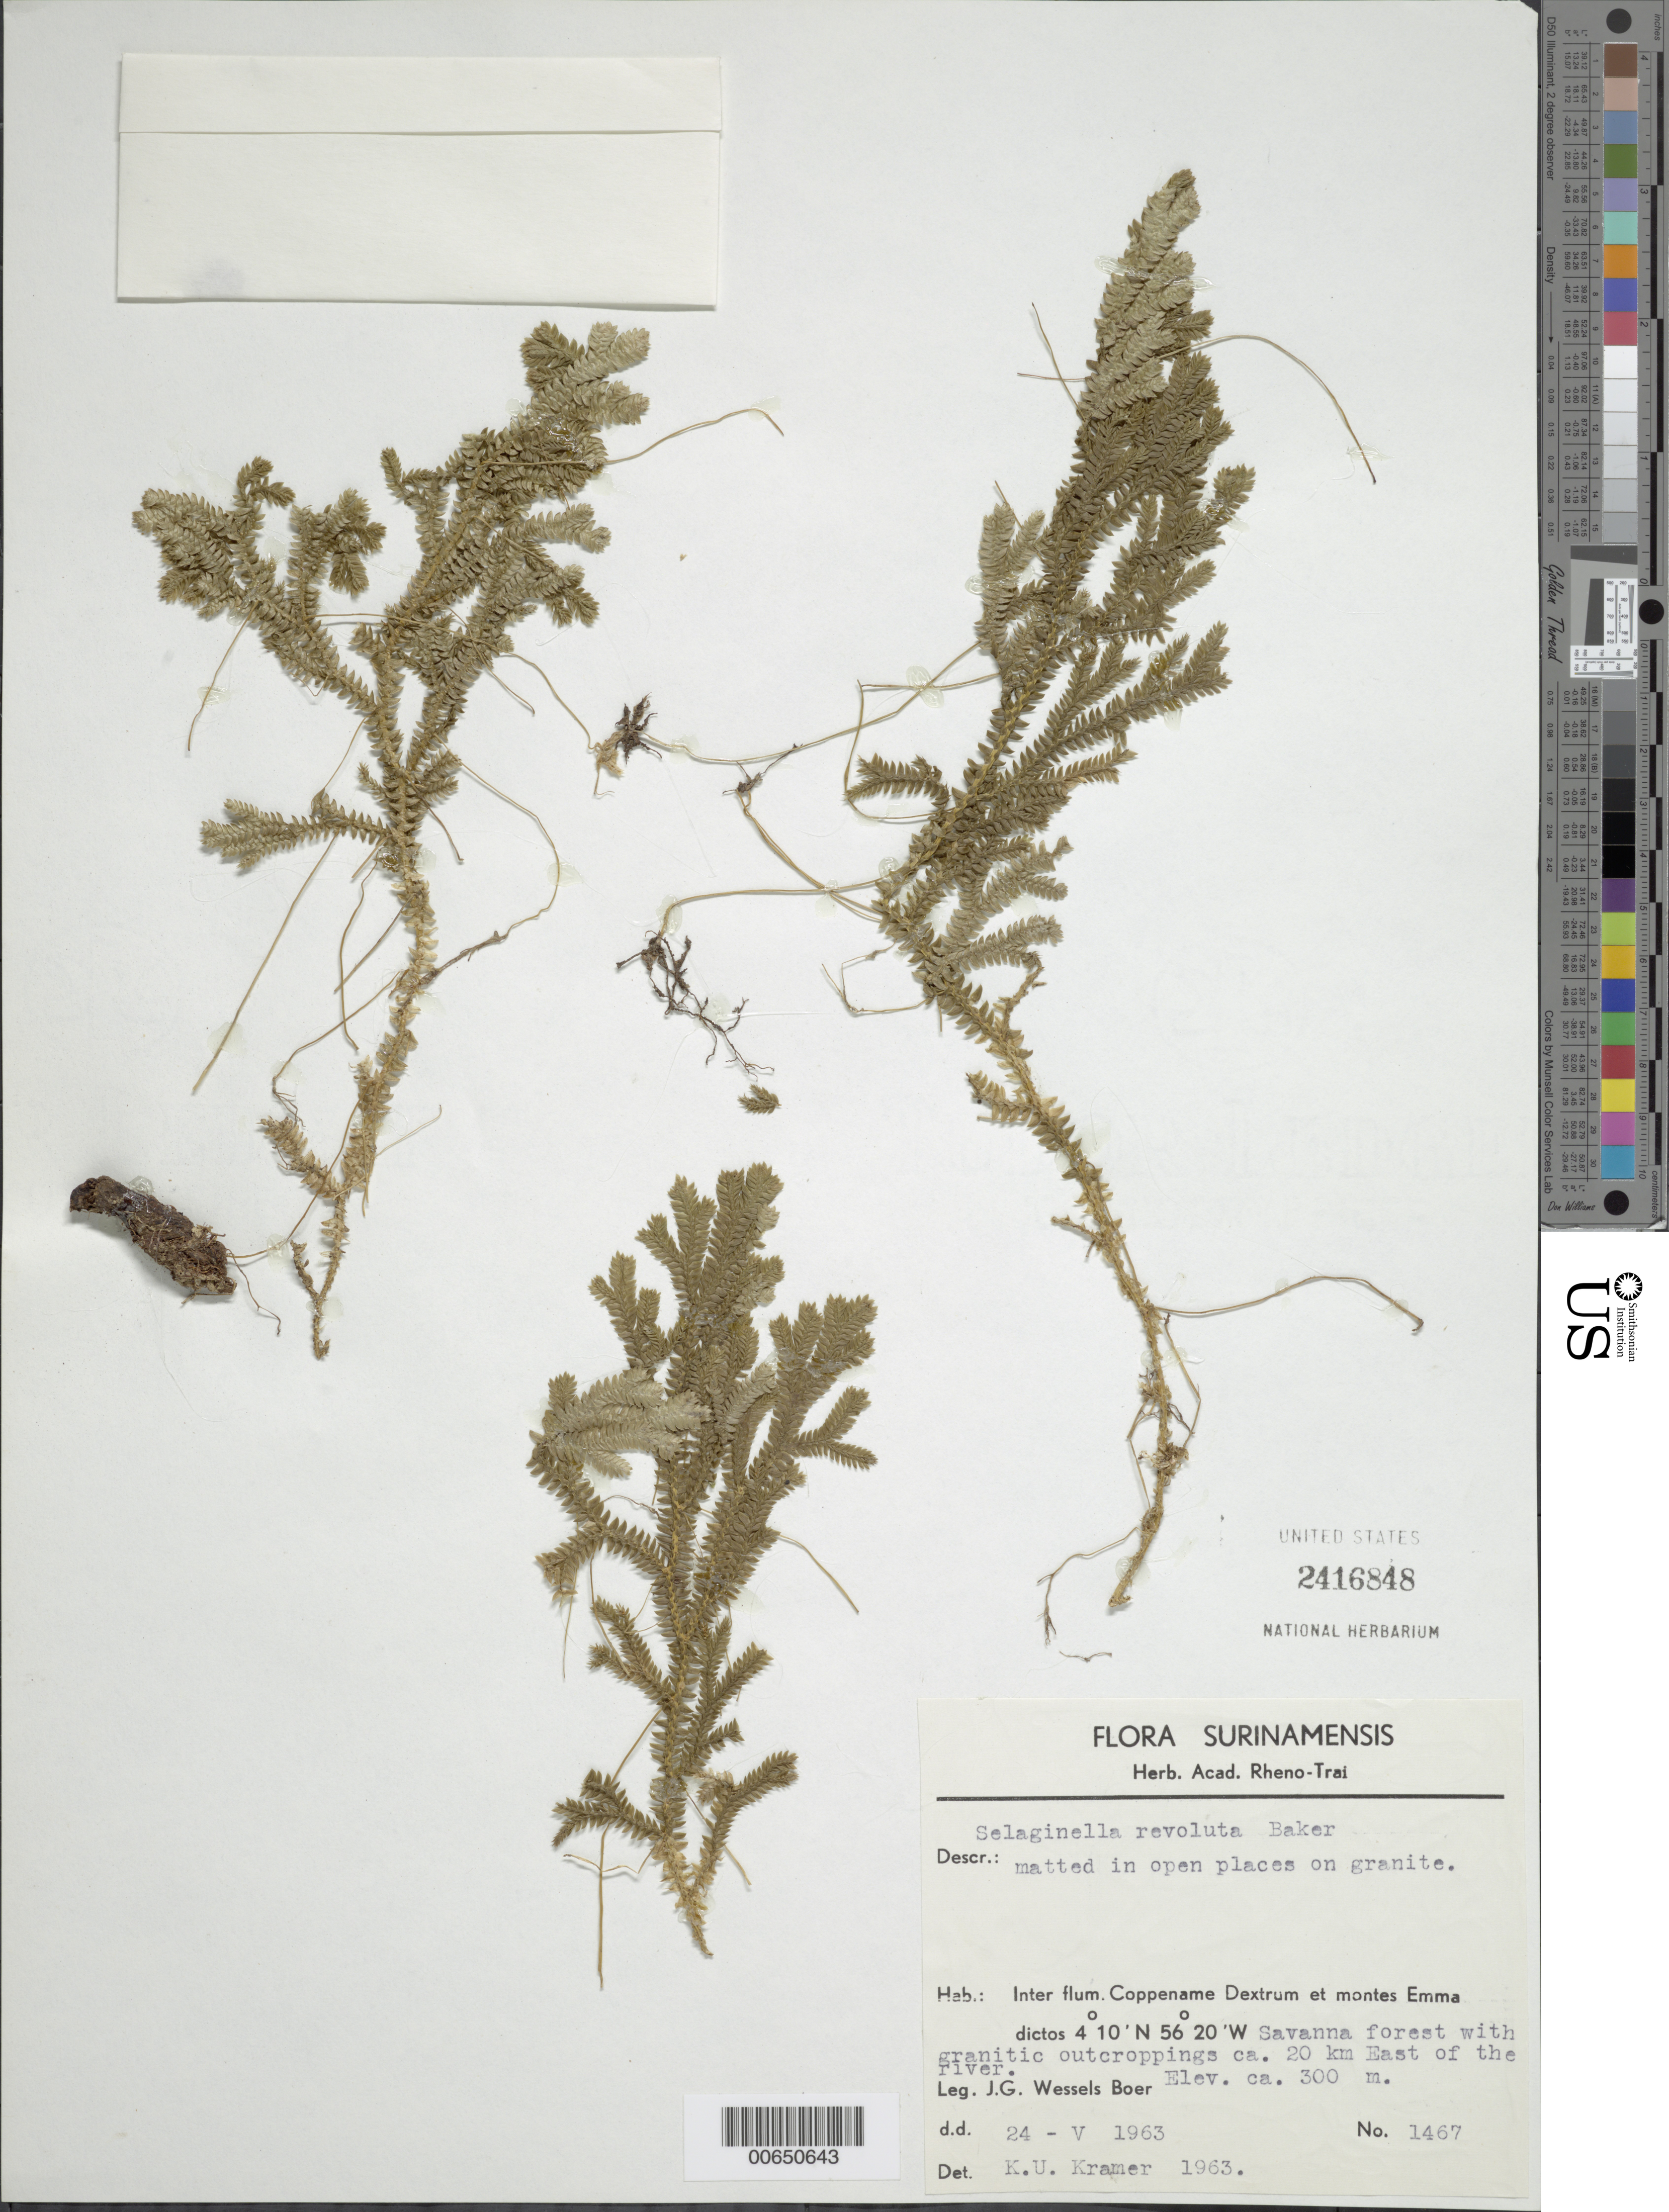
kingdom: Plantae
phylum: Tracheophyta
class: Lycopodiopsida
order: Selaginellales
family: Selaginellaceae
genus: Selaginella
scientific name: Selaginella revoluta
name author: Baker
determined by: Kramer, K. U.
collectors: J. G. Wessels Boer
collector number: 1467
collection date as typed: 24-May-63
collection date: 1963-05-24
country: Suriname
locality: Coppename Dextrum inter flum. et montes Emma, 20 km E of the river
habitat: Savanna forest with granitic outcroppings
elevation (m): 300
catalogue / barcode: US 2416848